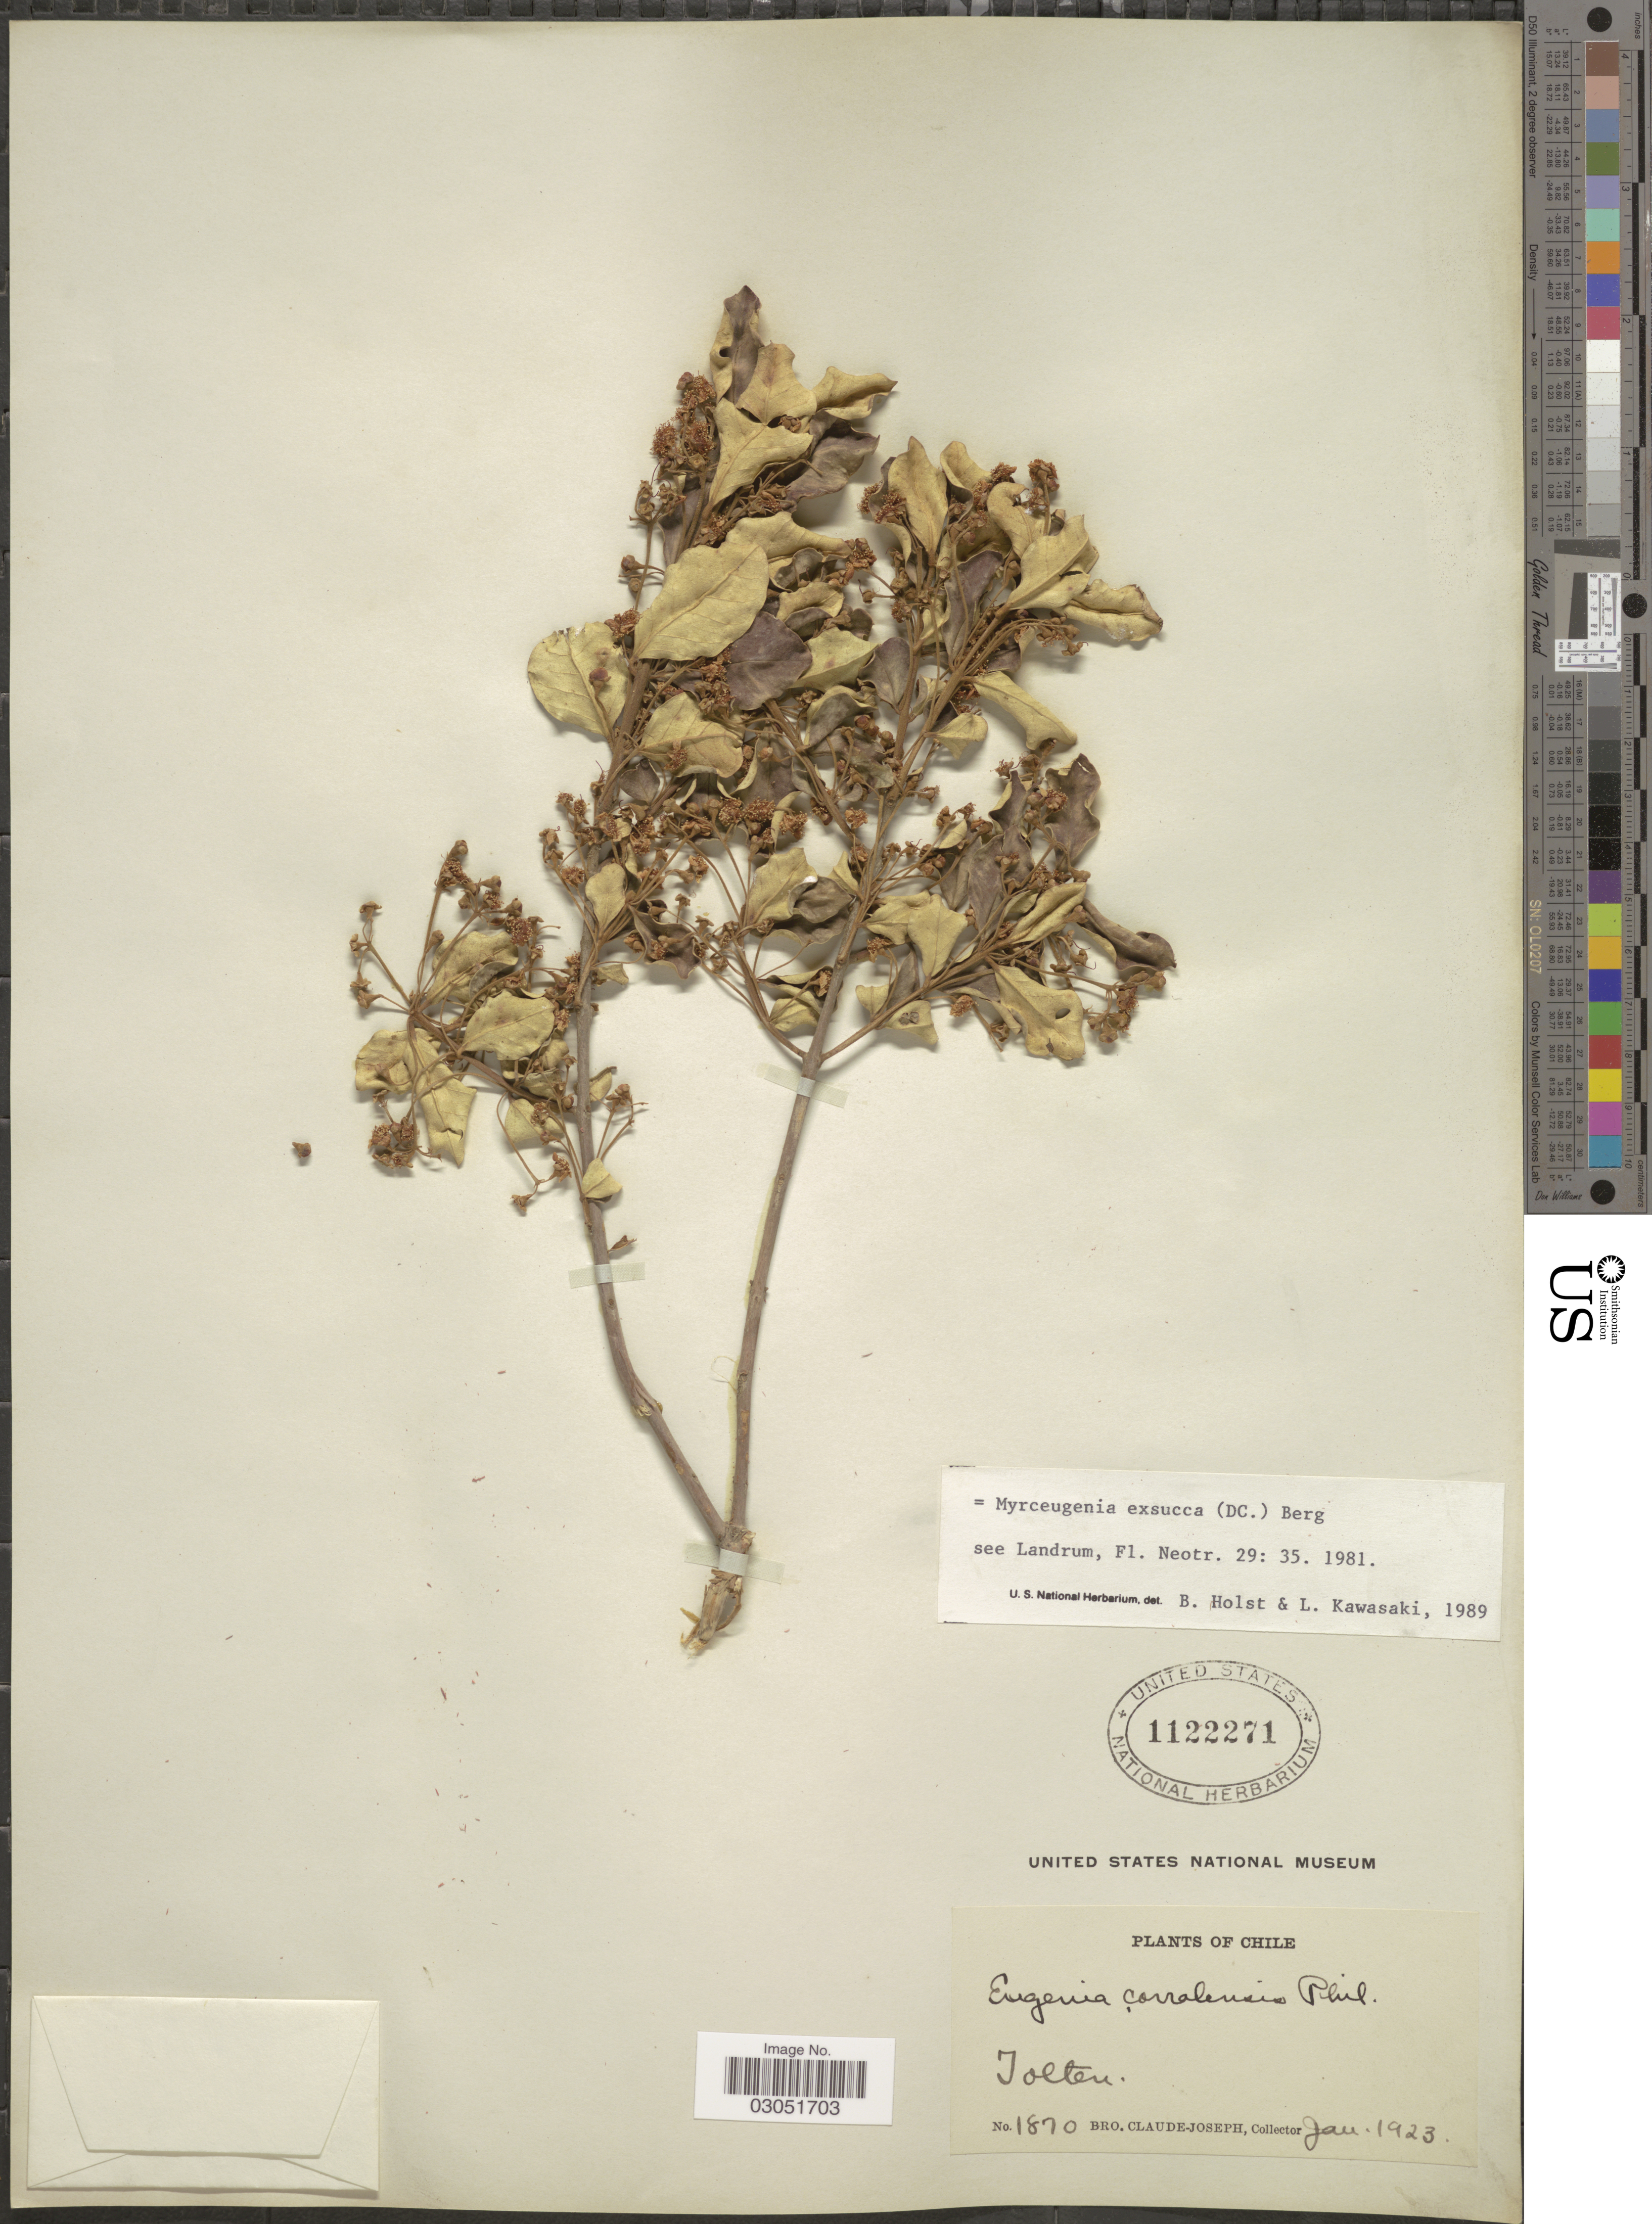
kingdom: Plantae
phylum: Tracheophyta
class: Magnoliopsida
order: Myrtales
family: Myrtaceae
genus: Myrceugenia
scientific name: Myrceugenia exsucca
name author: (DC.) O. Berg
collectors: Bro. Claude-Joseph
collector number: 1870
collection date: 1923-01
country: Chile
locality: Tolten.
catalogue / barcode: US 1122271